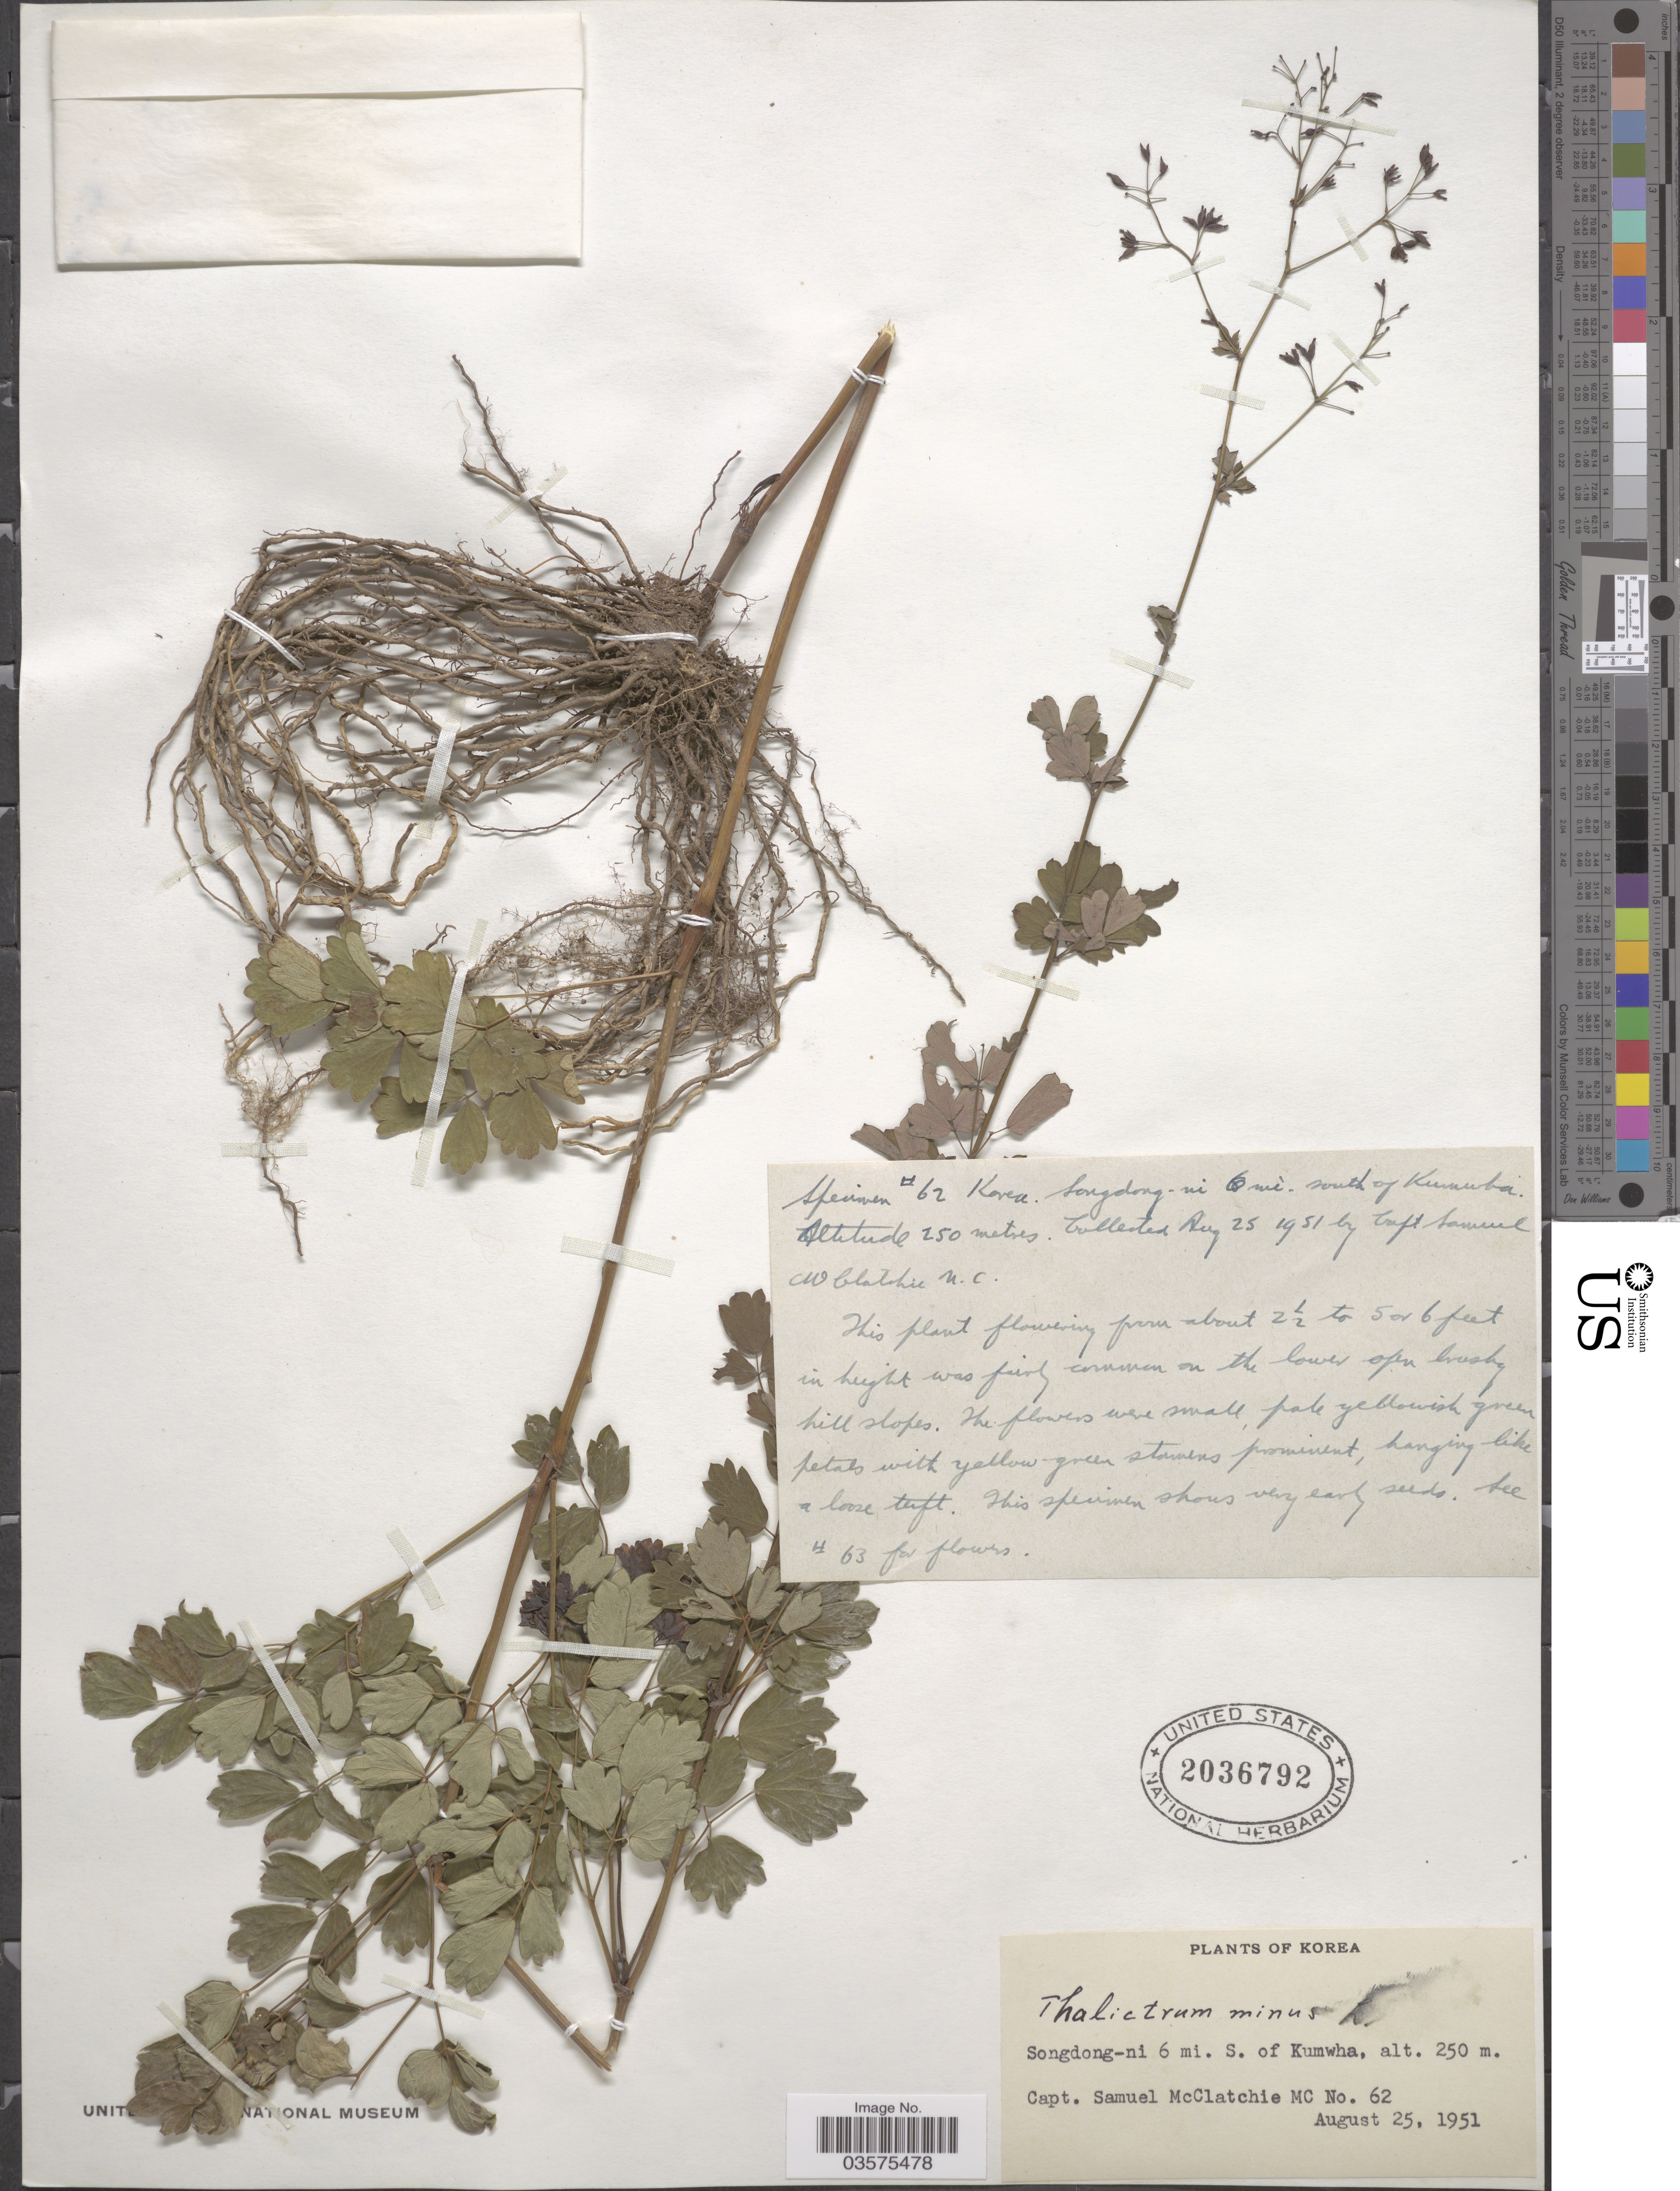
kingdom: Plantae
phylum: Tracheophyta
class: Magnoliopsida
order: Ranunculales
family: Ranunculaceae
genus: Thalictrum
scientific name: Thalictrum minus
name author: L.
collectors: S. McClatchie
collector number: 62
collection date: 1951-08-25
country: North Korea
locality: Songdong-ni 6 mi. of Kumwha.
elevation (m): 250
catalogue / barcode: US 2036792